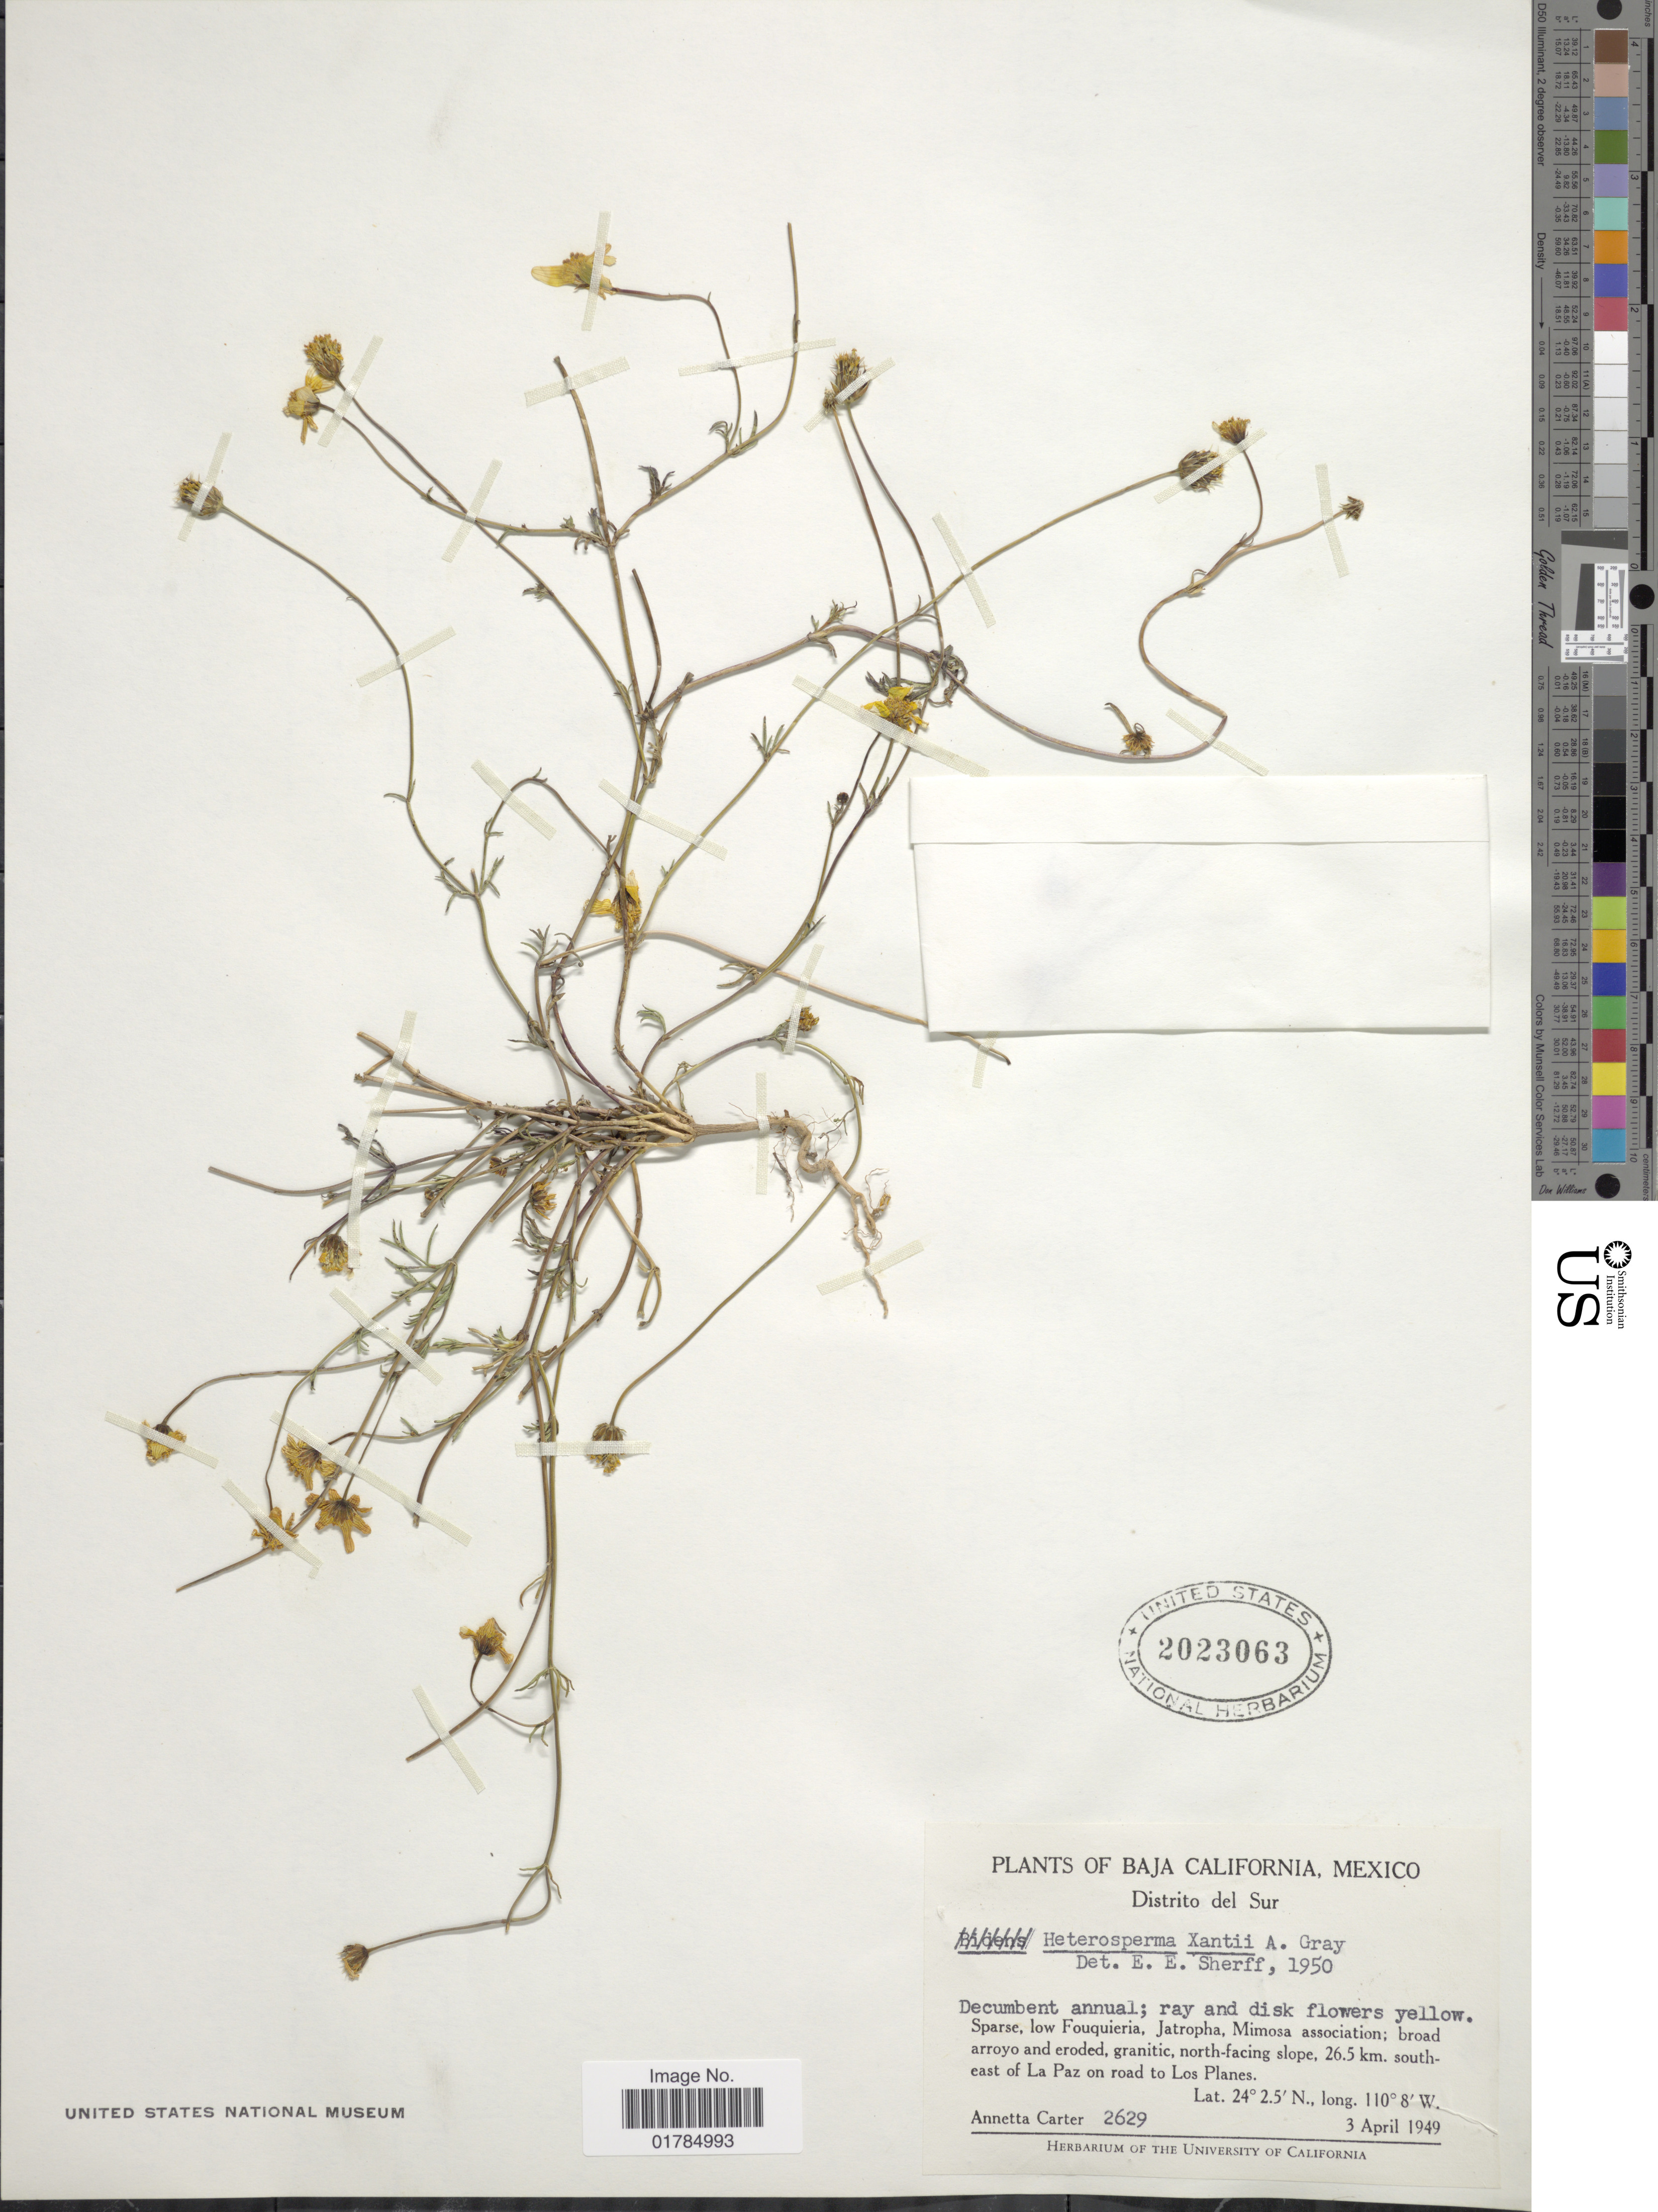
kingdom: Plantae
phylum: Tracheophyta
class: Magnoliopsida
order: Asterales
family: Asteraceae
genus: Heterosperma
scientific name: Heterosperma xanti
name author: Sherff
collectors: A. Carter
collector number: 2629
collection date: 1949-04-03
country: Mexico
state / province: Baja California Sur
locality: Distrito del Sur. North-facing slope, 26.5 km. soyuth-east of La Paz on road to Los Planes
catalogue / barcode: US 2023063